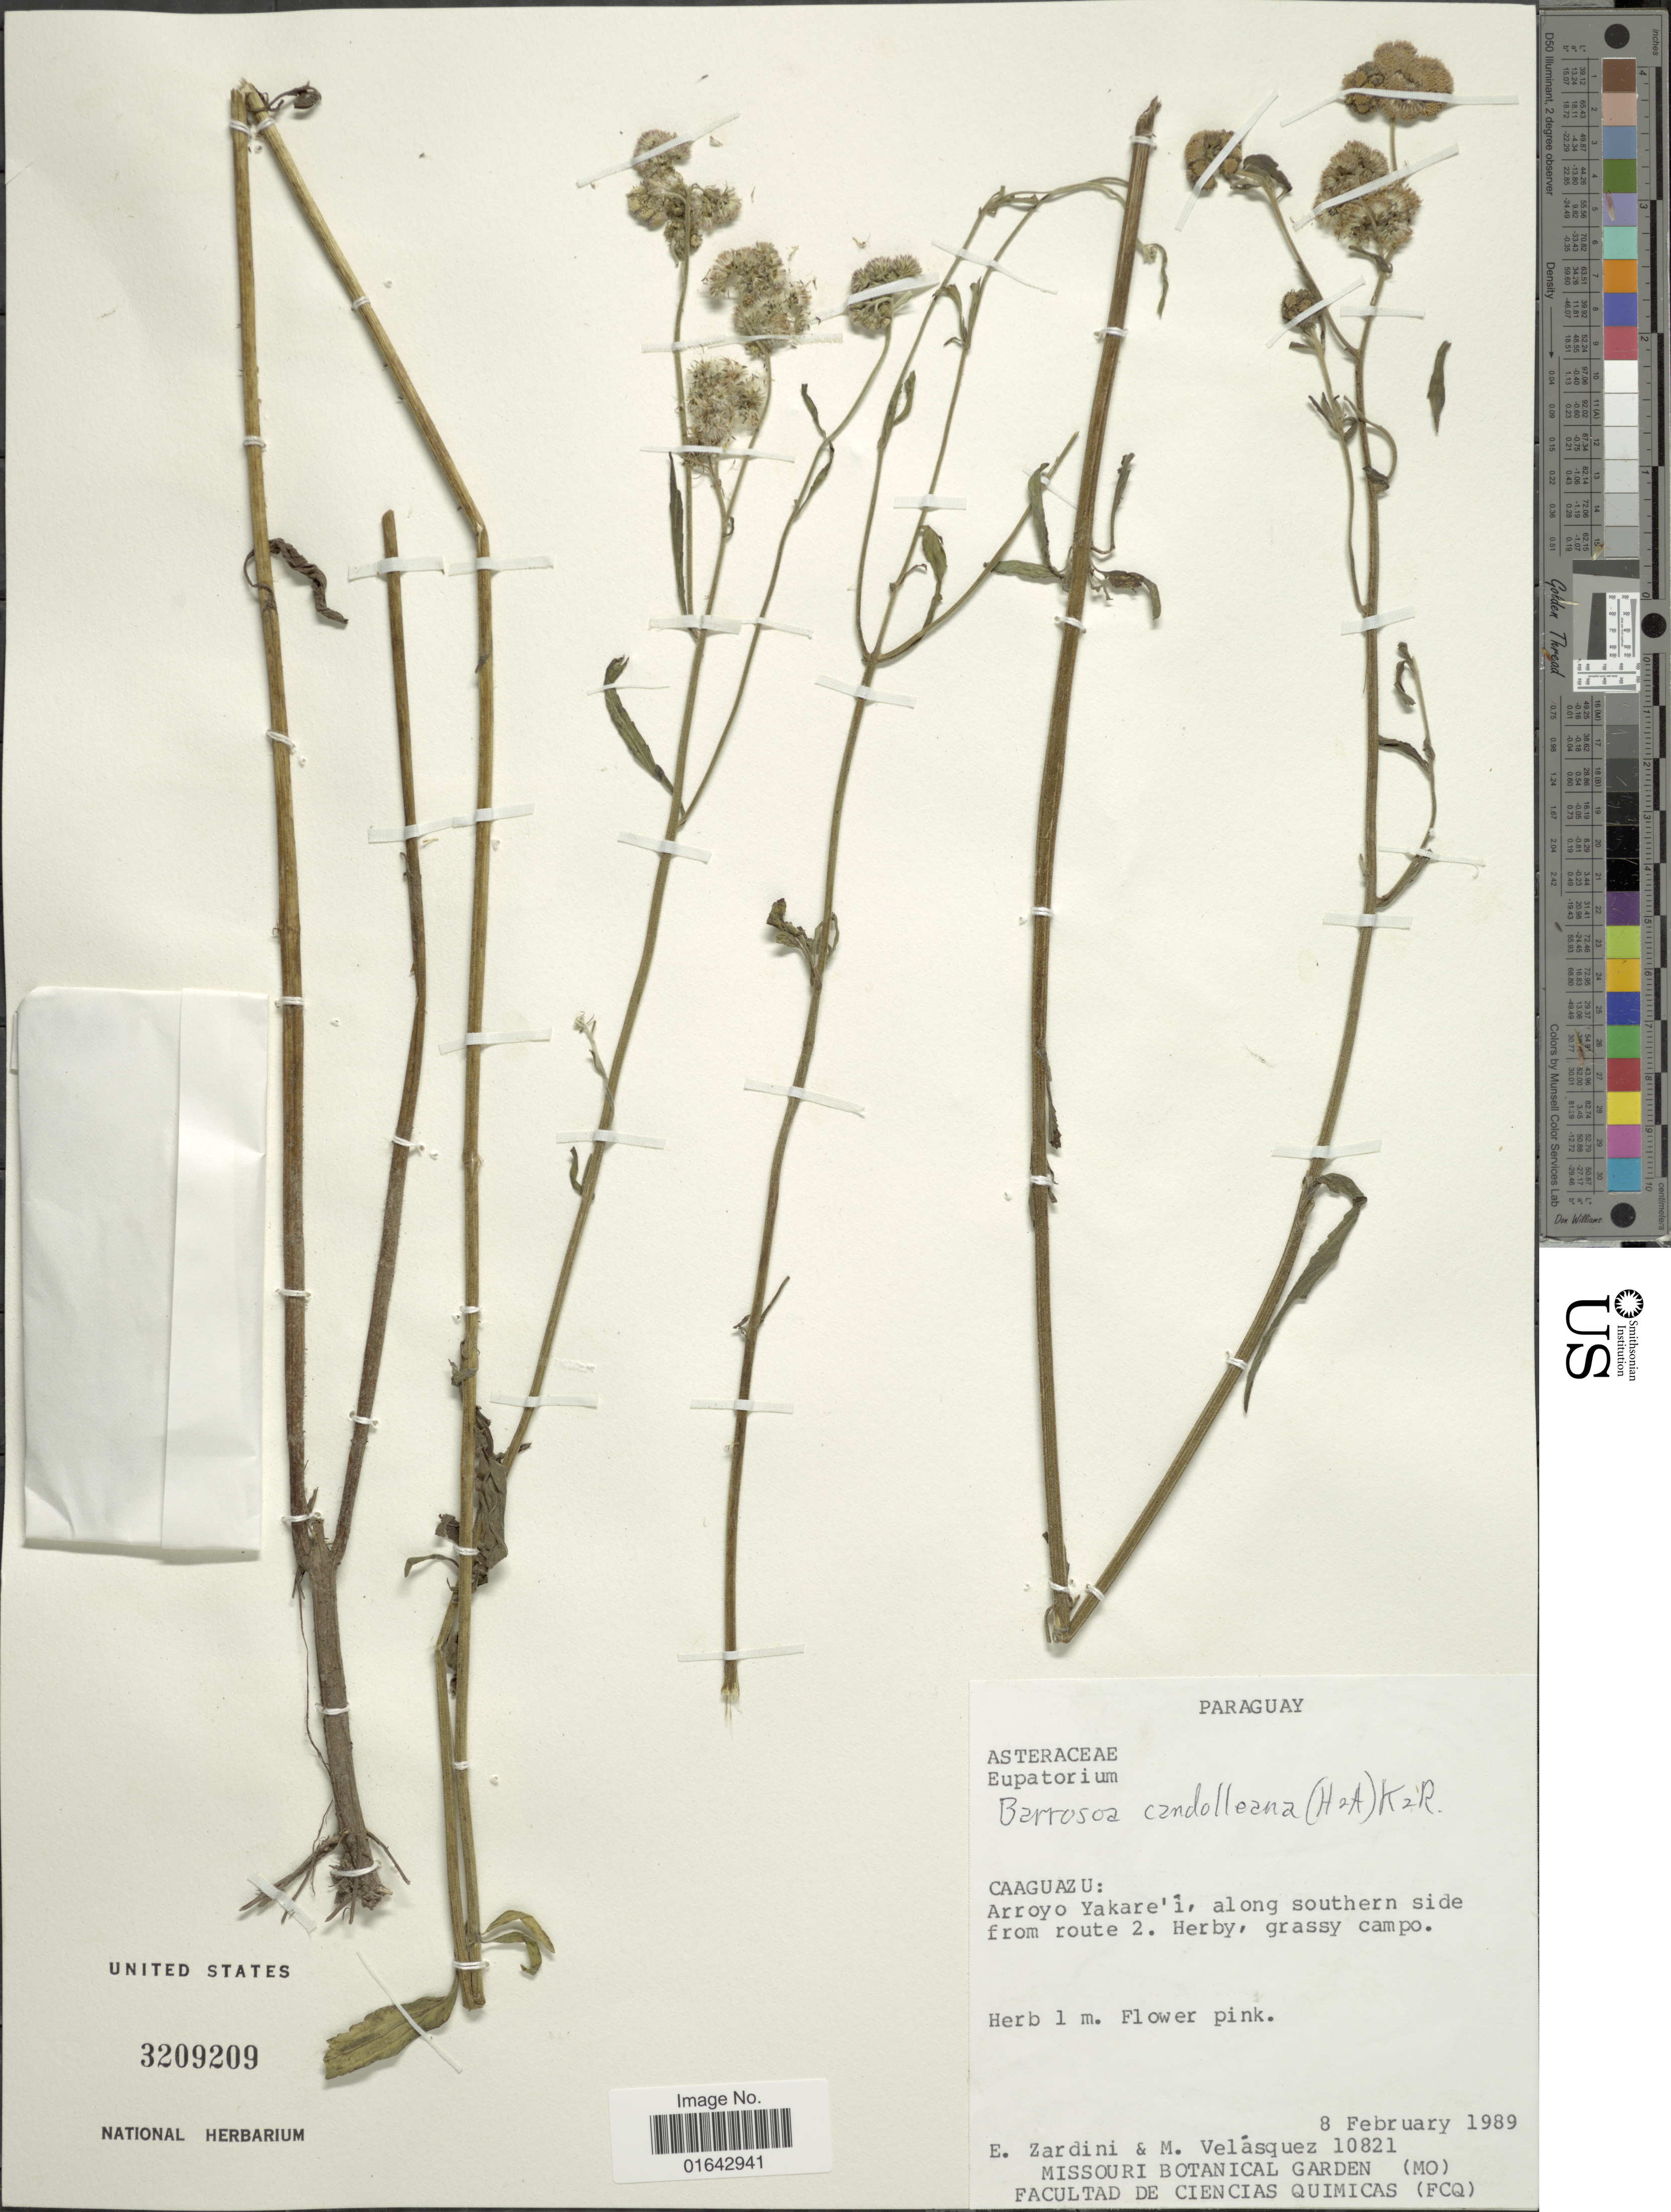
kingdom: Plantae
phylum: Tracheophyta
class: Magnoliopsida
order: Asterales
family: Asteraceae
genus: Barrosoa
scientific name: Barrosoa candolleana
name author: (Hook. & Arn.) R.M. King & H. Rob.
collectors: E. M. Zardini & M. Velazquez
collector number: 10821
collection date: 1989-02-08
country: Paraguay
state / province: Caaguazu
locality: Caaguazu: Arroyo Yakare'i, along southern side from route 2.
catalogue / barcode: US 3209209